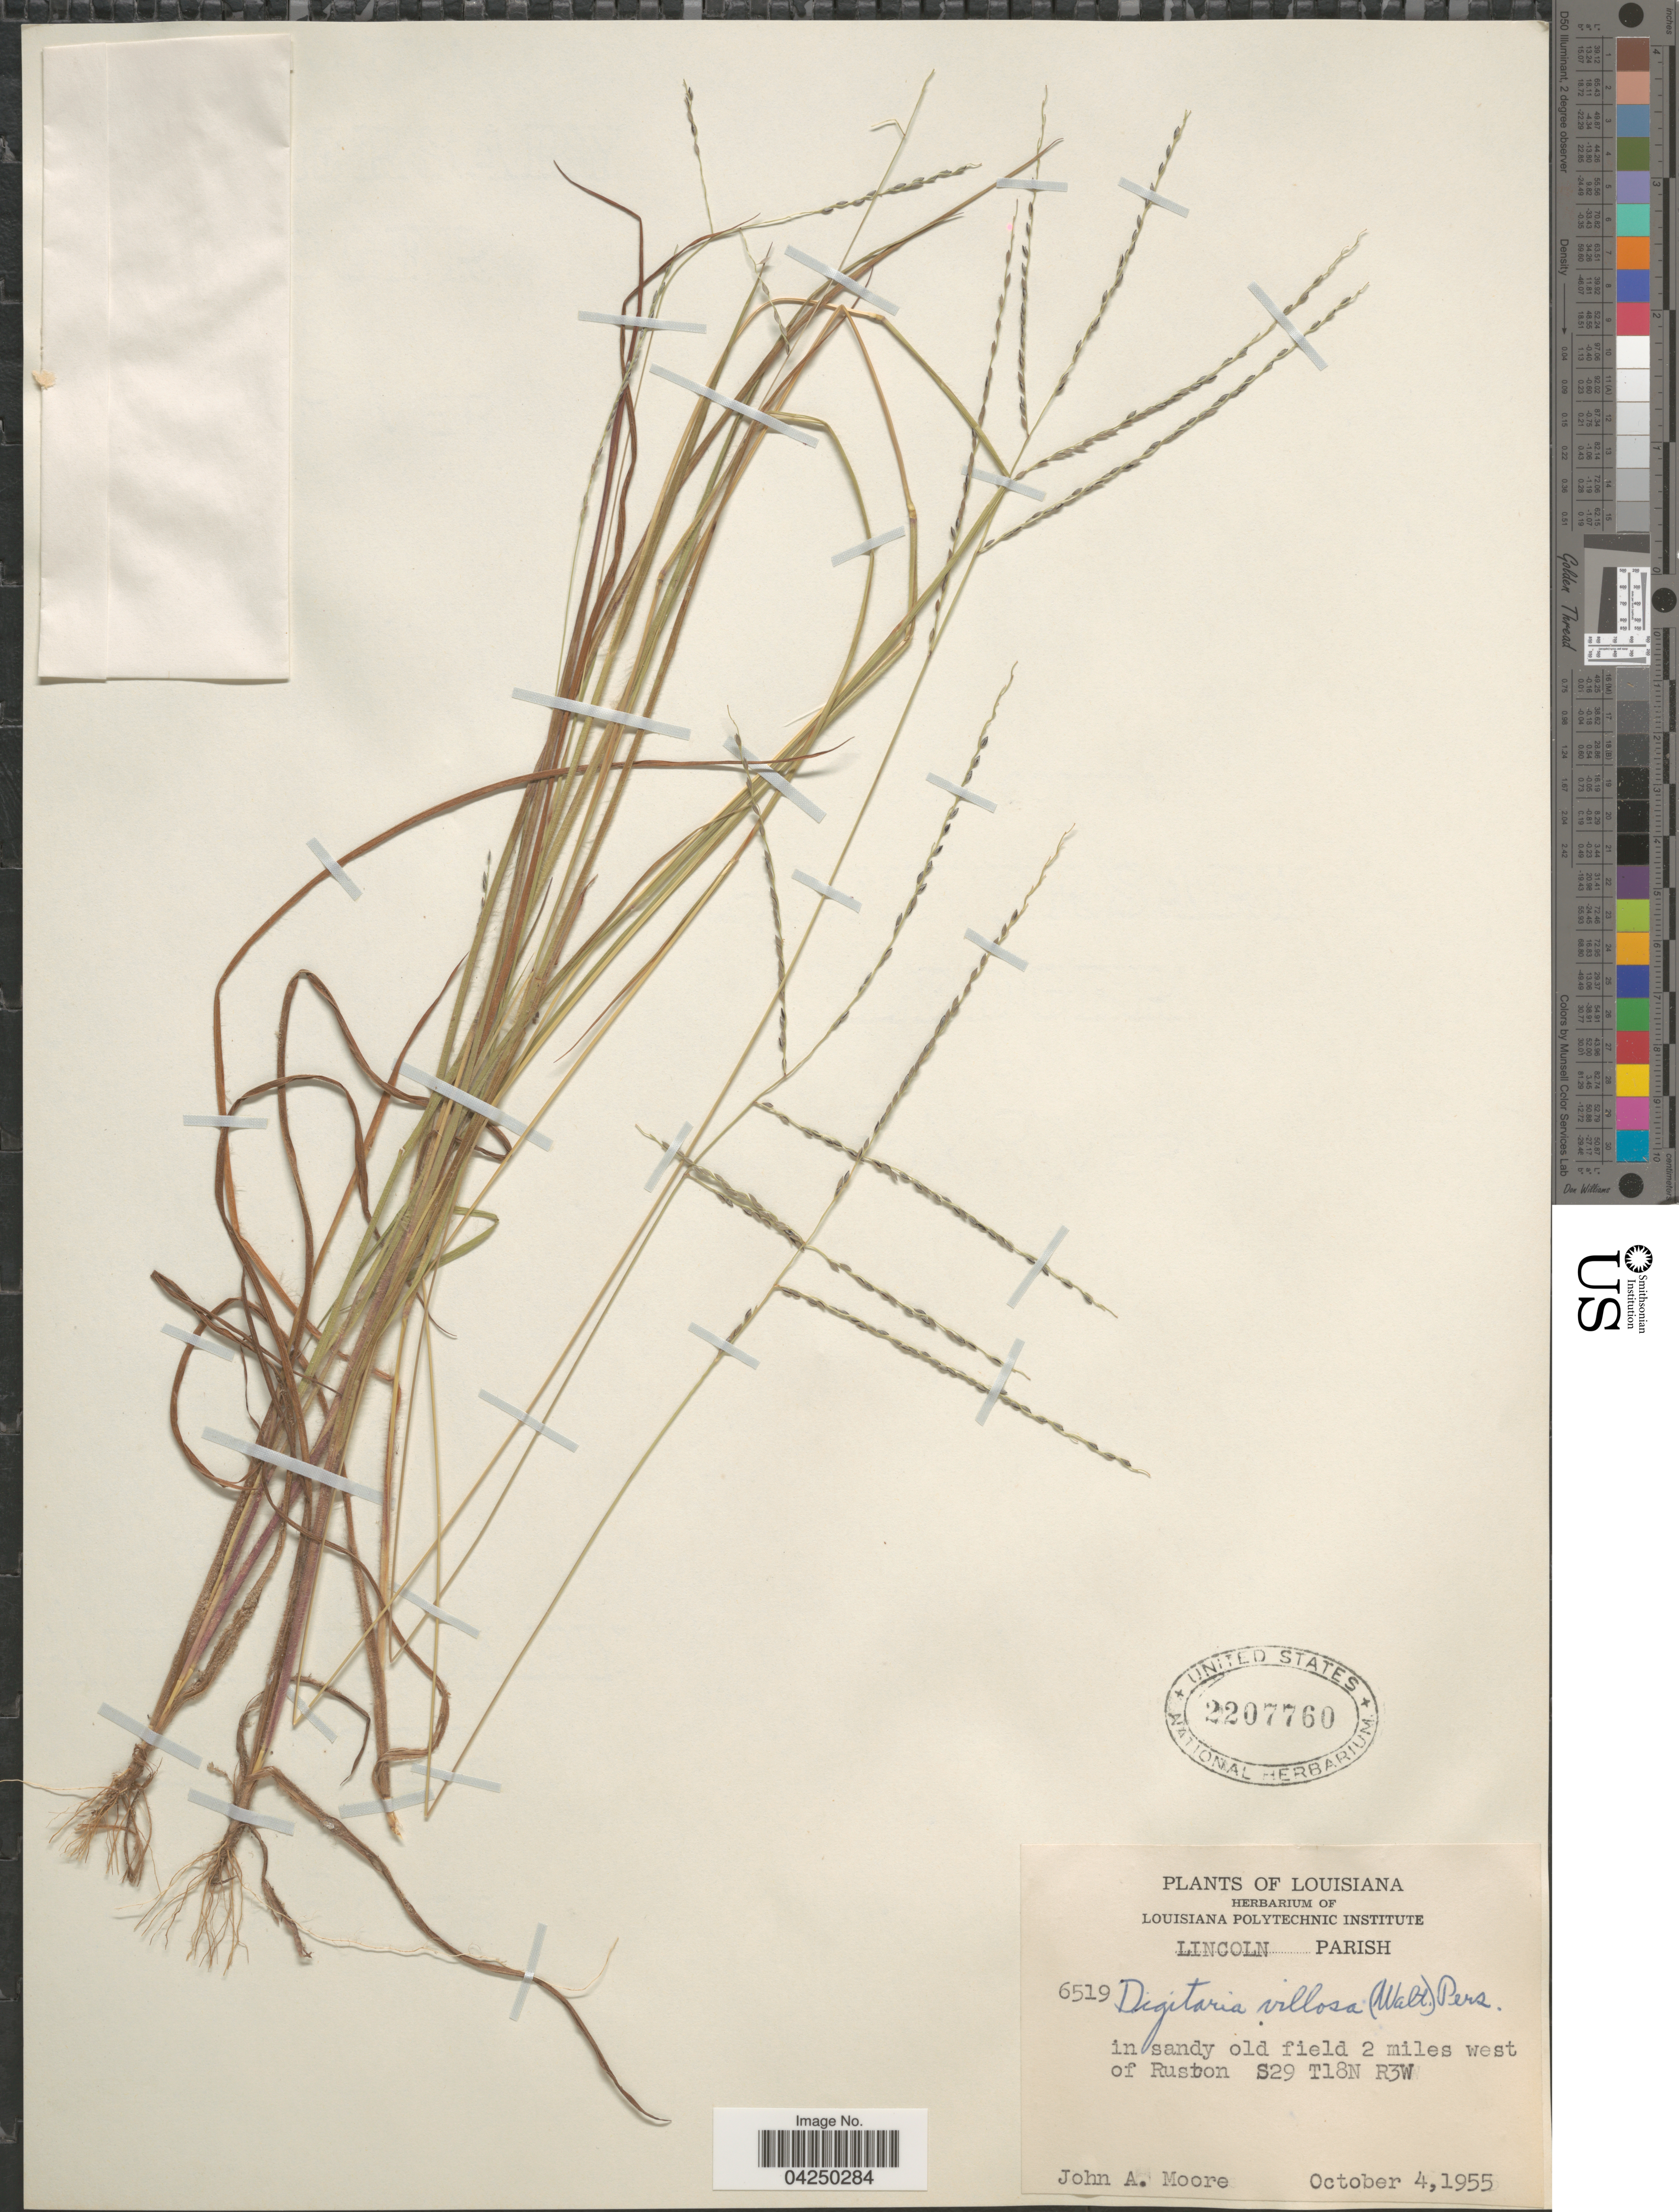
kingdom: Plantae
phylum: Tracheophyta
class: Liliopsida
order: Poales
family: Poaceae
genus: Digitaria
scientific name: Digitaria villosa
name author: (Walter) Pers.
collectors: J. A. Moore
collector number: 6519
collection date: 1955-10-04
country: United States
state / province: Louisiana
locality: Lincoln Parish. In sandy old field 2 miles west of Ruston S29 T18N R3W.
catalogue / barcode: US 2207760